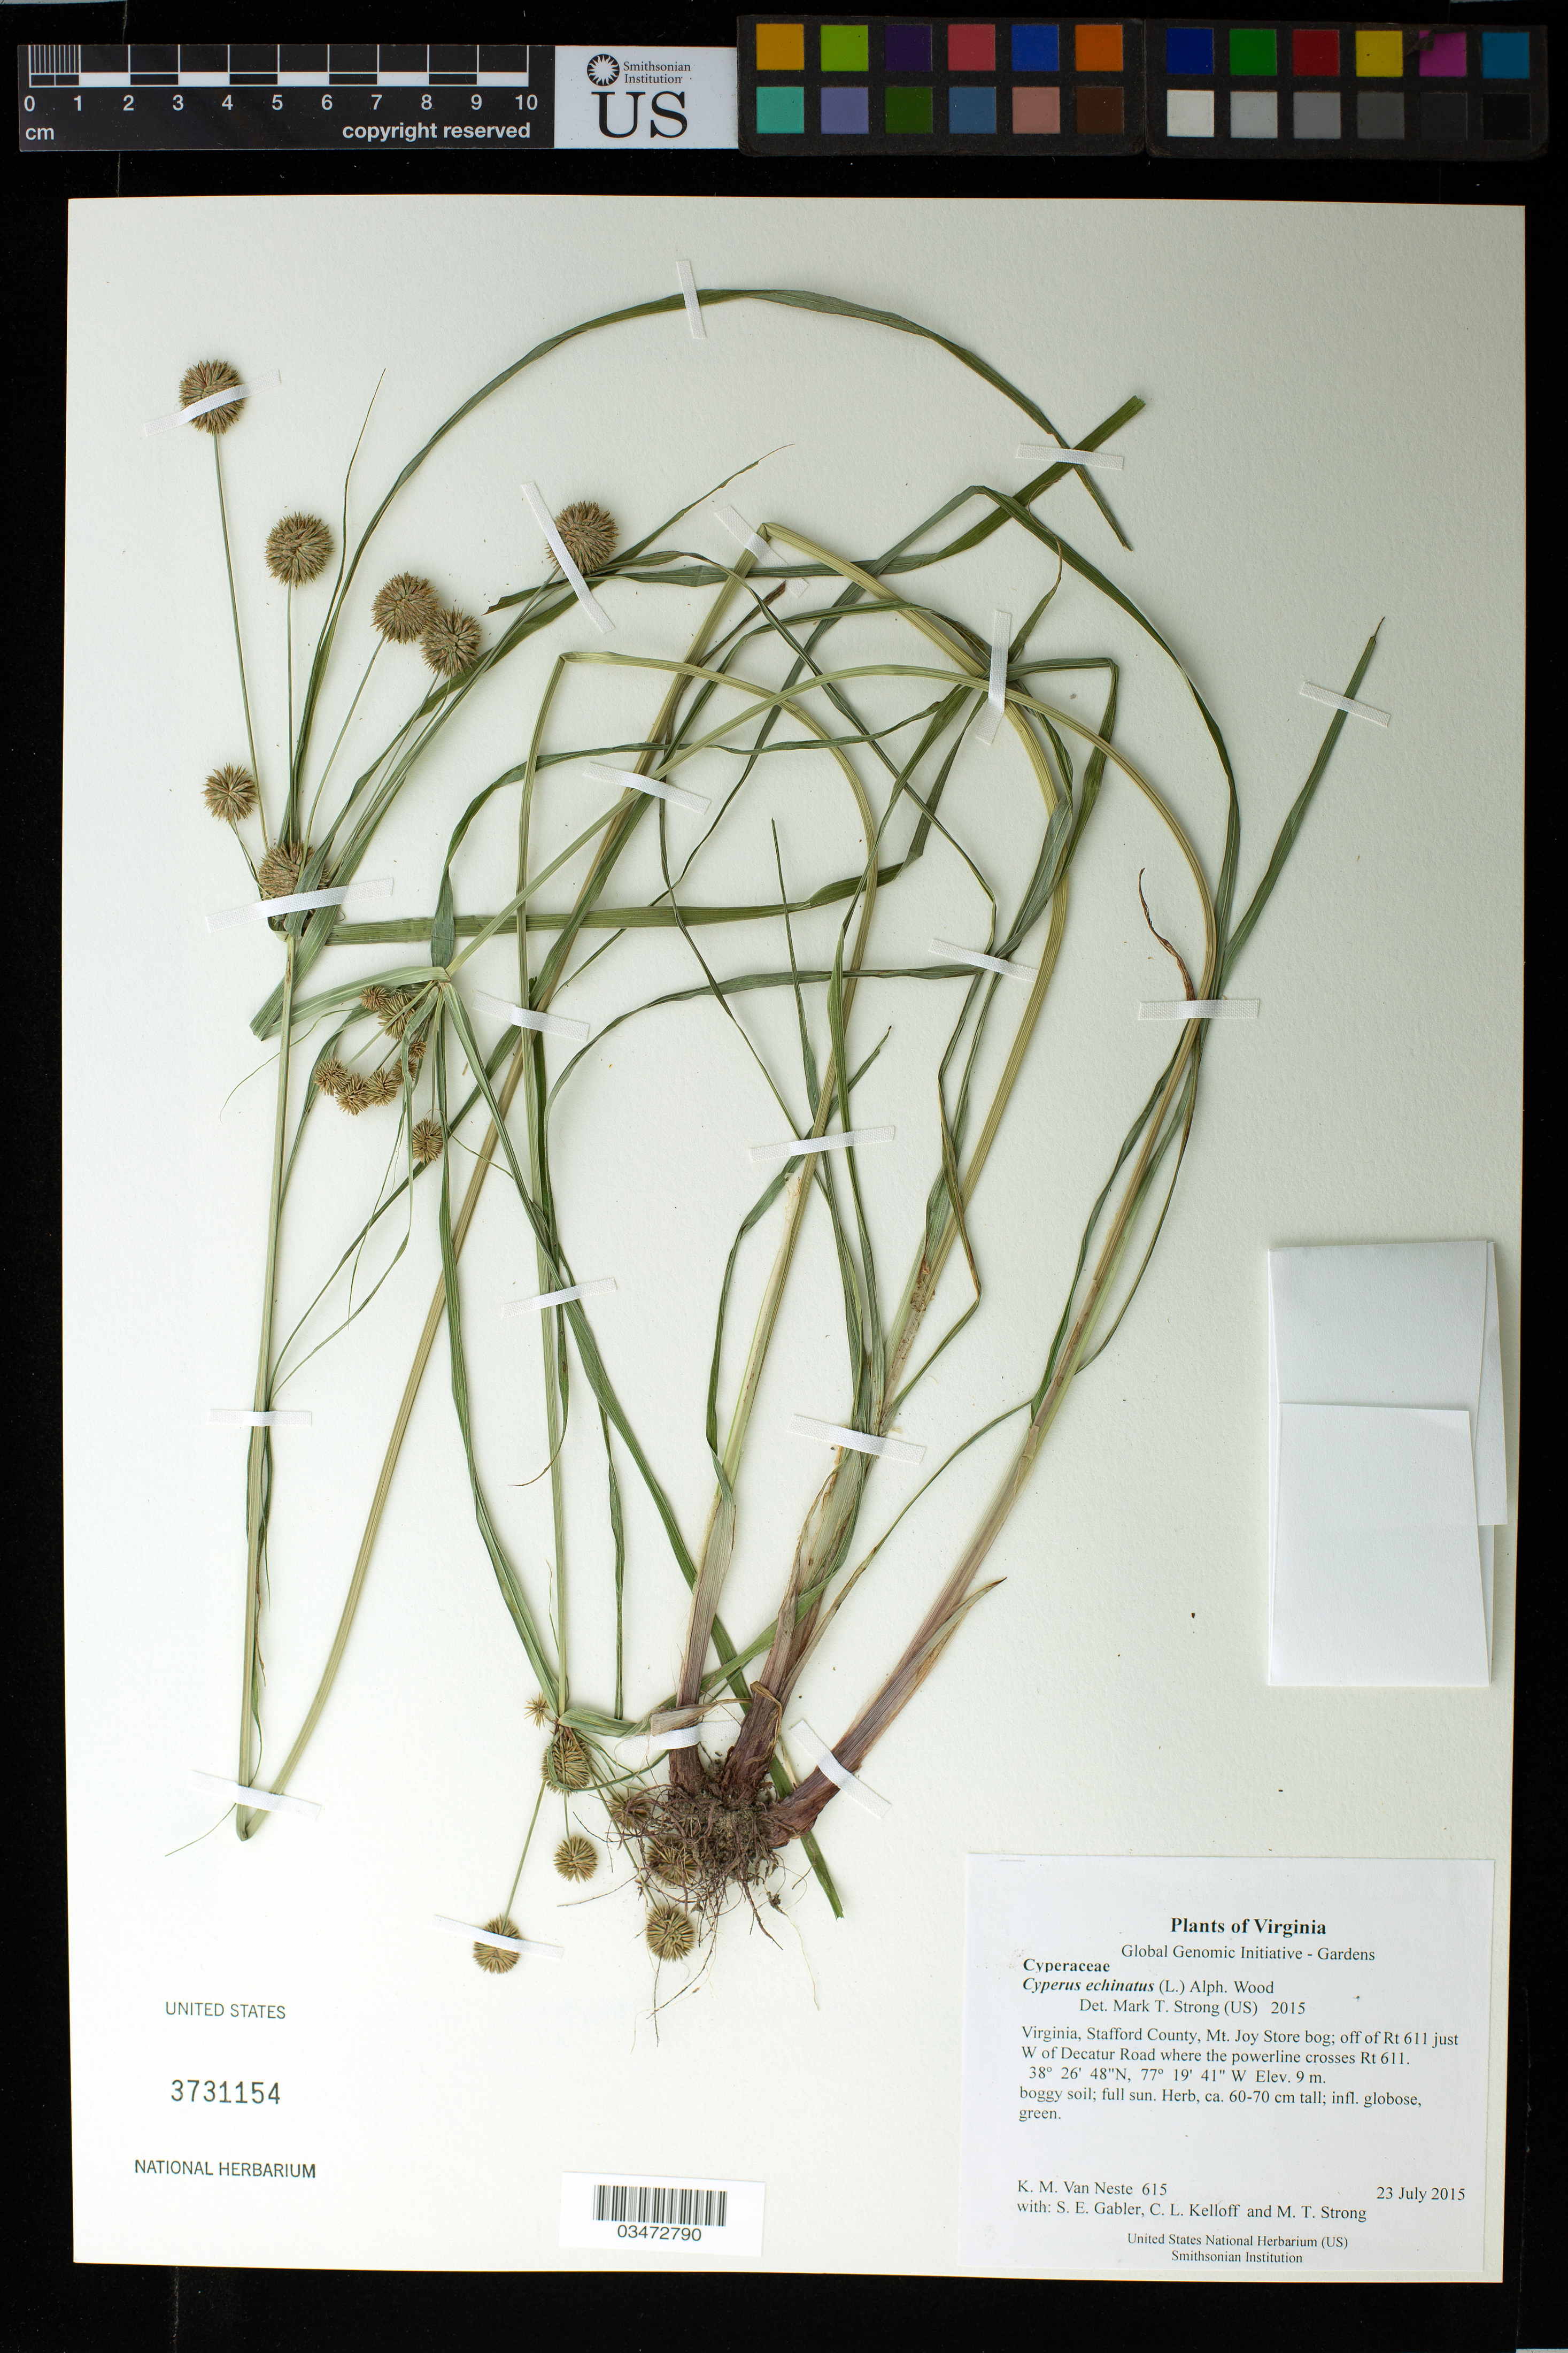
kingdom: Plantae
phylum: Tracheophyta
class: Liliopsida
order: Poales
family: Cyperaceae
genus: Cyperus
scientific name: Cyperus echinatus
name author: (L.) Alph. Wood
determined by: Strong, M. T., (US), Smithsonian Institution - National Museum of Natural History (UNITED STATES)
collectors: K. M. Van Neste, S. E. Gabler, C. L. Kelloff & M. T. Strong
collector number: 615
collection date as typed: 23 July 2015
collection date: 2015-07-23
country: United States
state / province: Virginia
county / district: Stafford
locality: Mt. Joy Store bog; off of Rt 611 just W of Decatur Road where the powerline crosses Rt 611.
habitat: boggy soil; full sun.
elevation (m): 9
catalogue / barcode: US 3731154